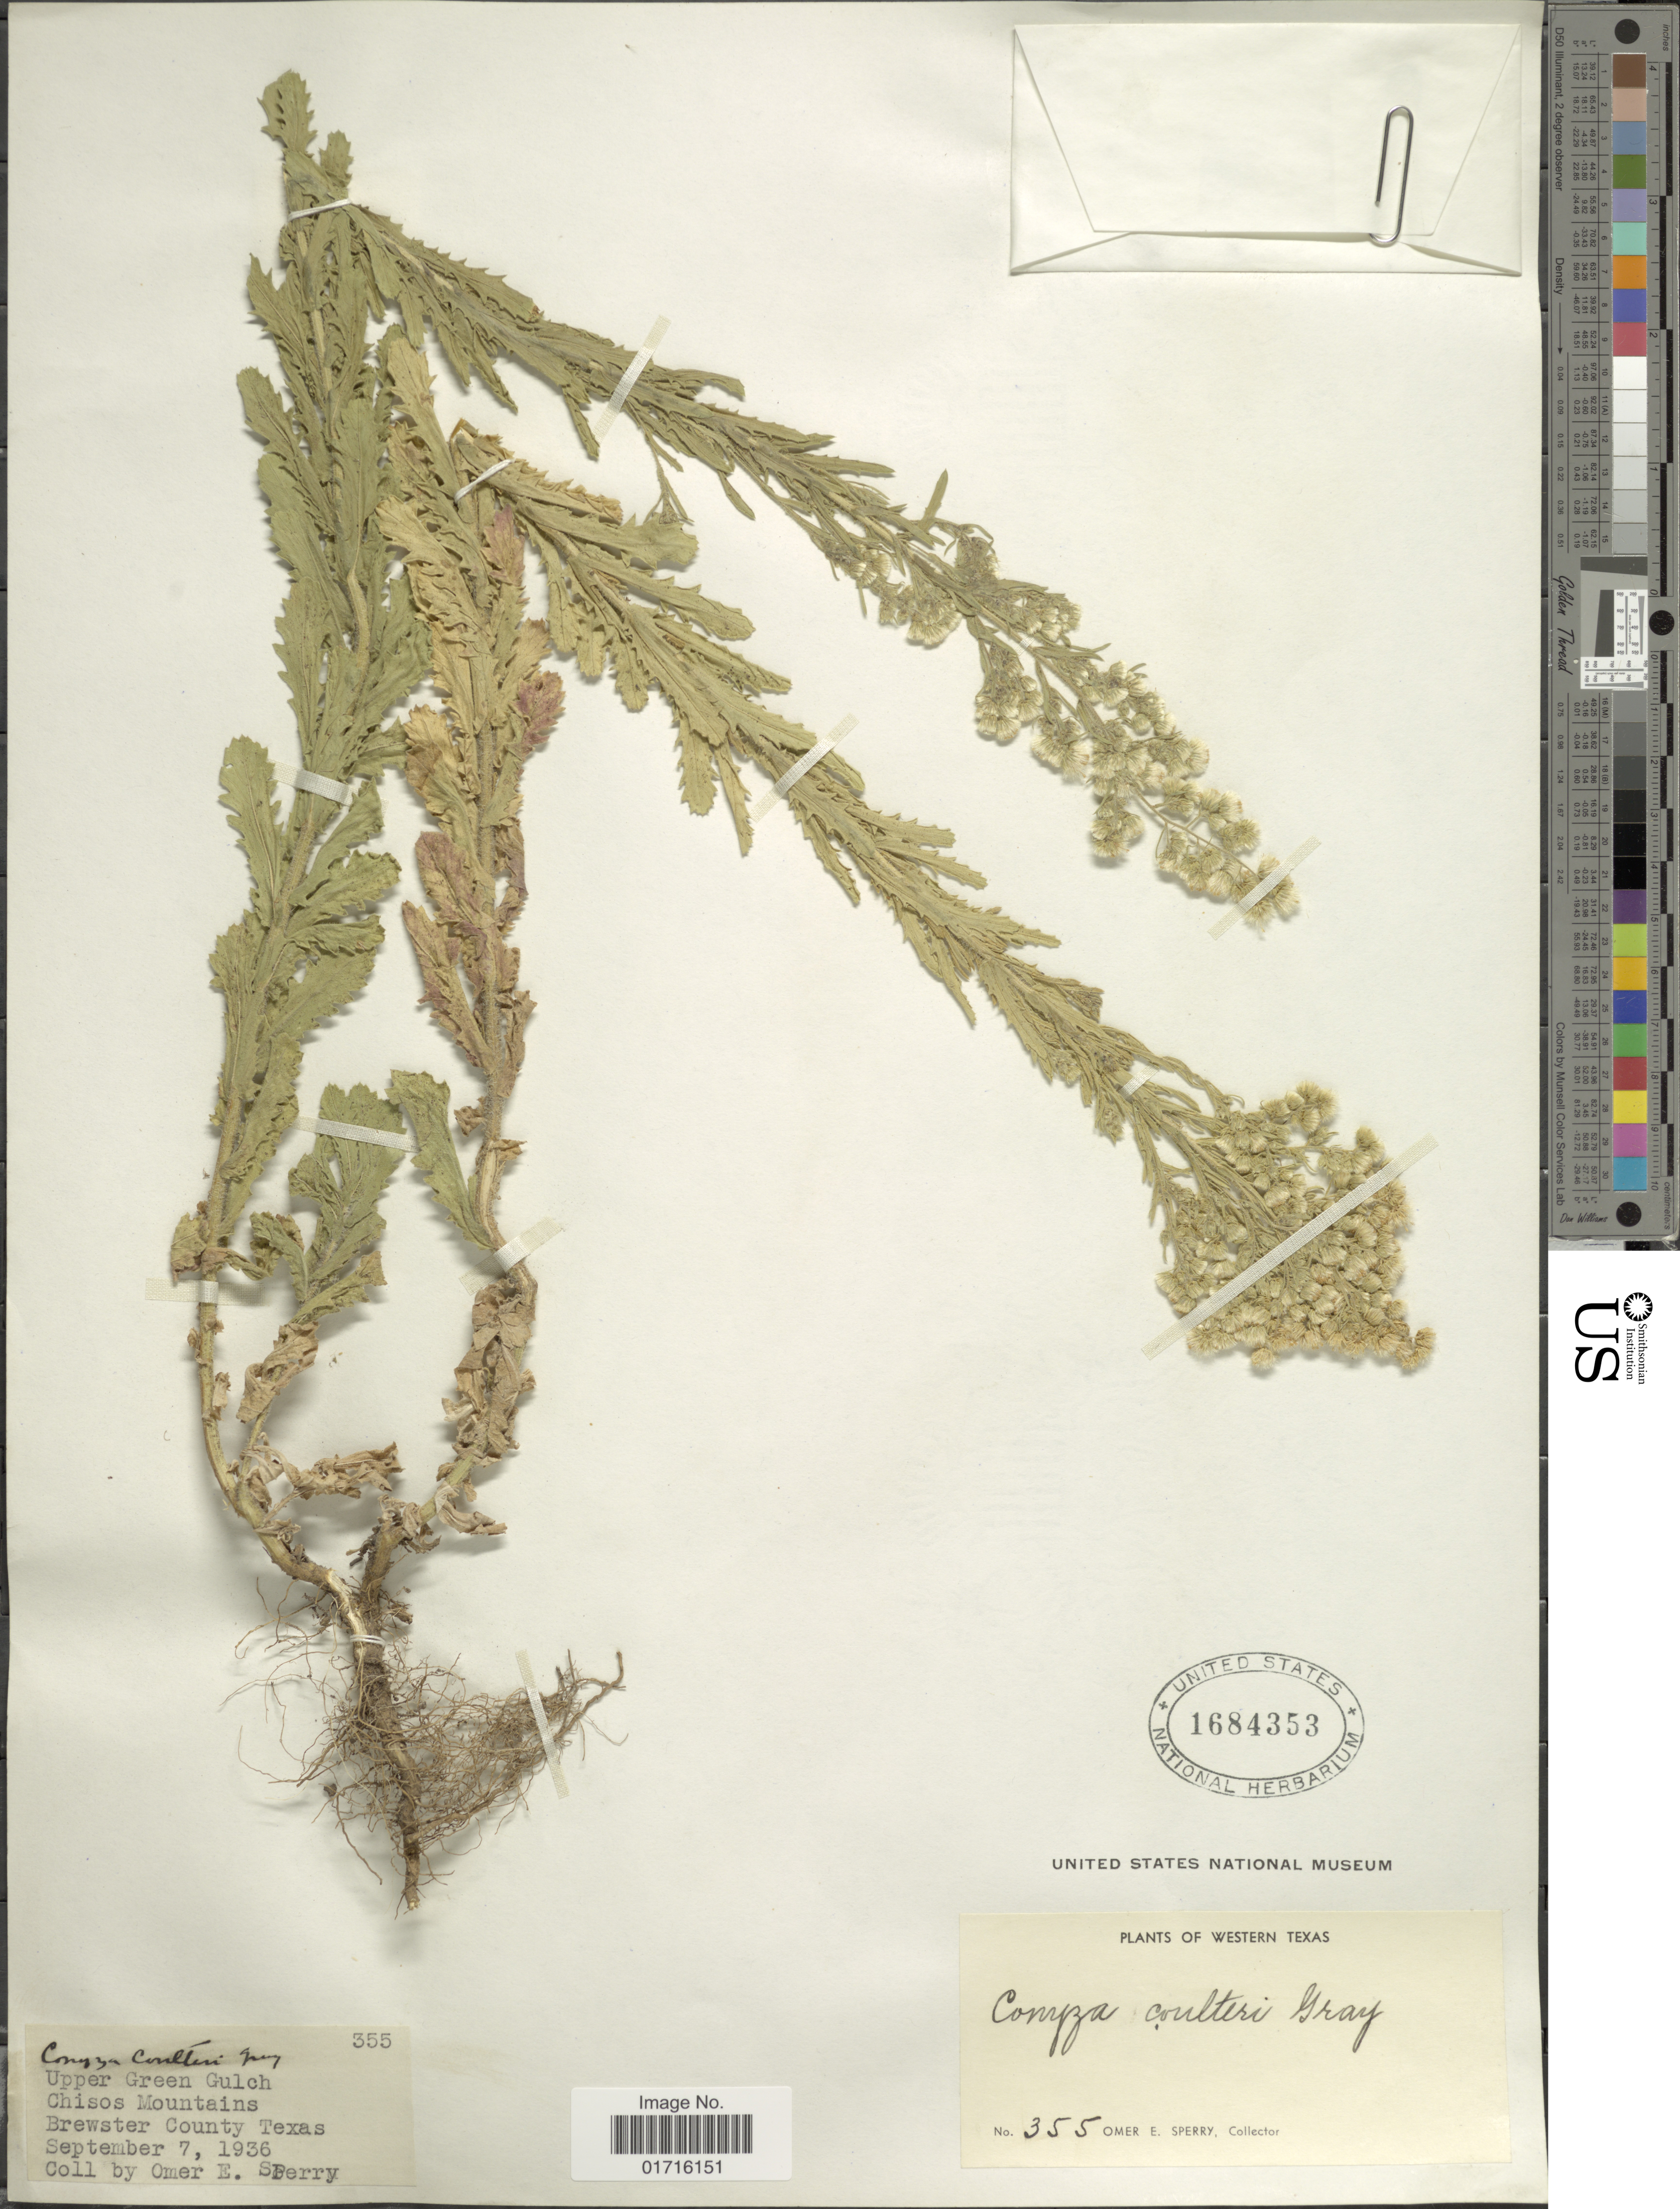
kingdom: Plantae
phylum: Tracheophyta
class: Magnoliopsida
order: Asterales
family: Asteraceae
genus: Conyza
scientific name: Conyza coulteri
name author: A. Gray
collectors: O. E. Sperry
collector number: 355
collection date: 1936-09-01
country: United States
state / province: Texas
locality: Upper Green Gulch, Chisos Mountains, Brewster County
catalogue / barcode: US 1684353